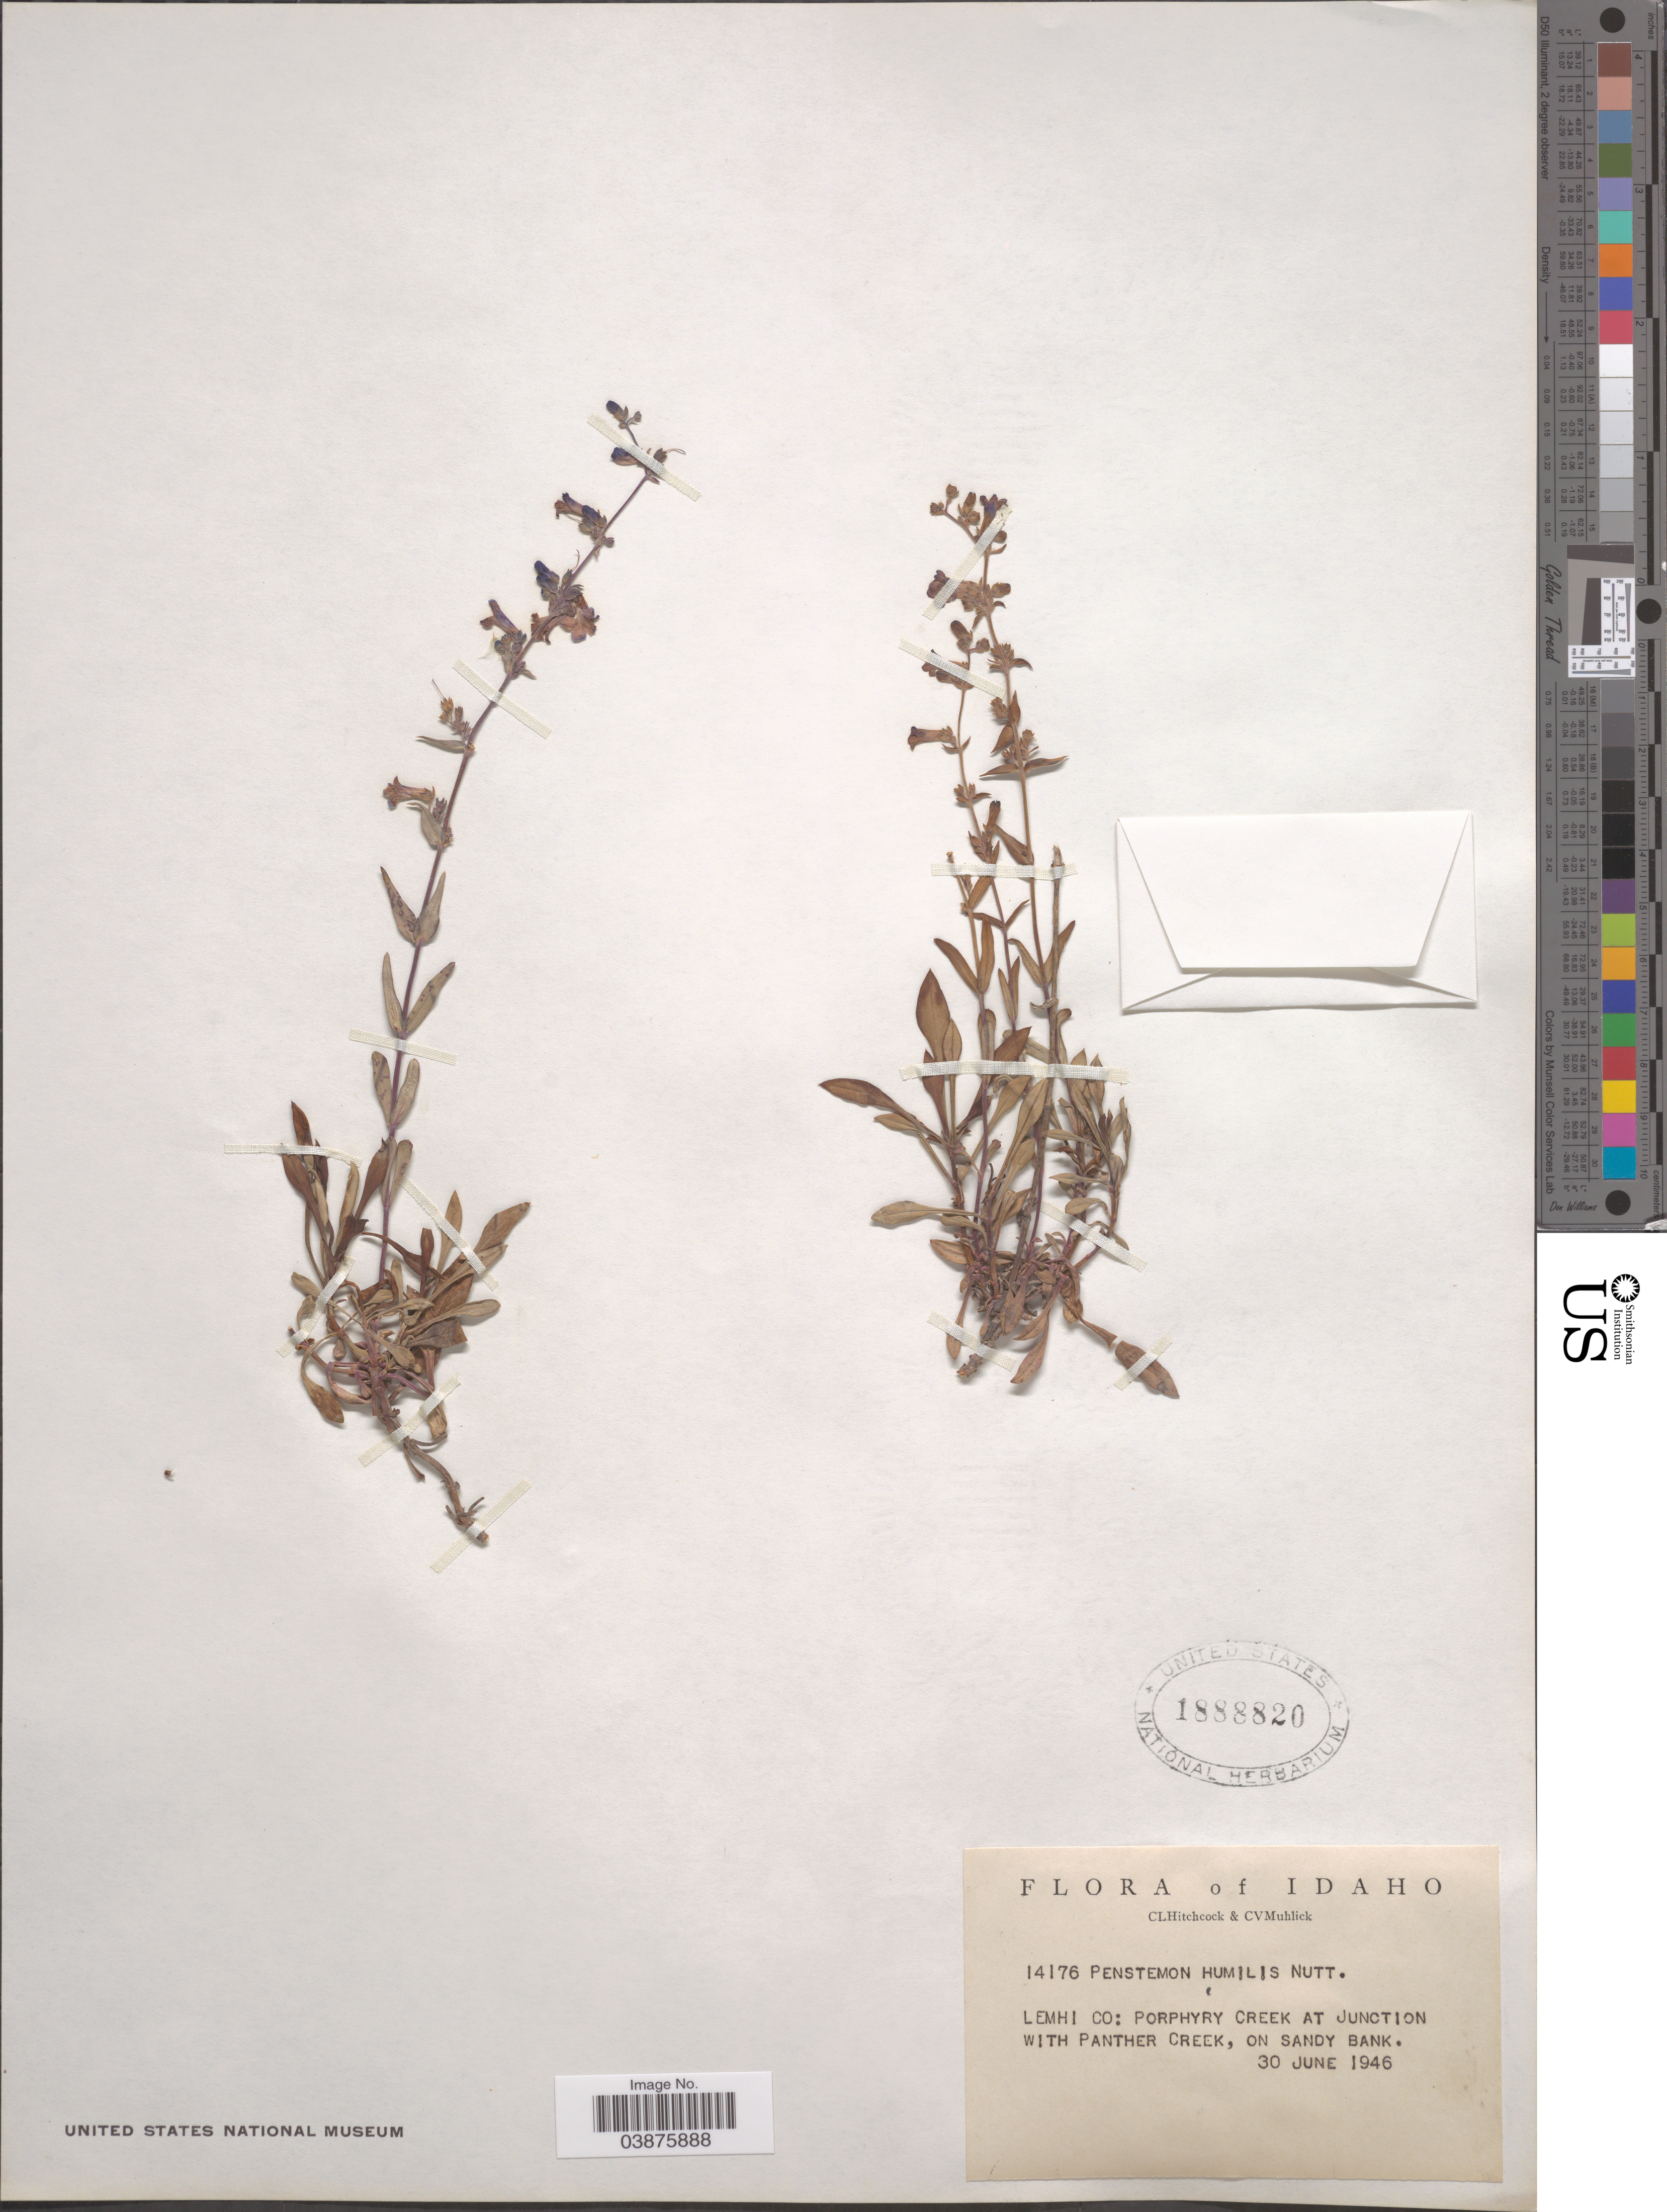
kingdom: Plantae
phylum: Tracheophyta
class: Magnoliopsida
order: Lamiales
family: Plantaginaceae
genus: Penstemon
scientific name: Penstemon humilis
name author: Nutt. ex A. Gray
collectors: C. L. Hitchcock & C. V. Muhlick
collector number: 14176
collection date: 1946-06-30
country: United States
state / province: Idaho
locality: Lemhi Co: Porphyry Creek at Junction with Panther Creek.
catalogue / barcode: US 1888820